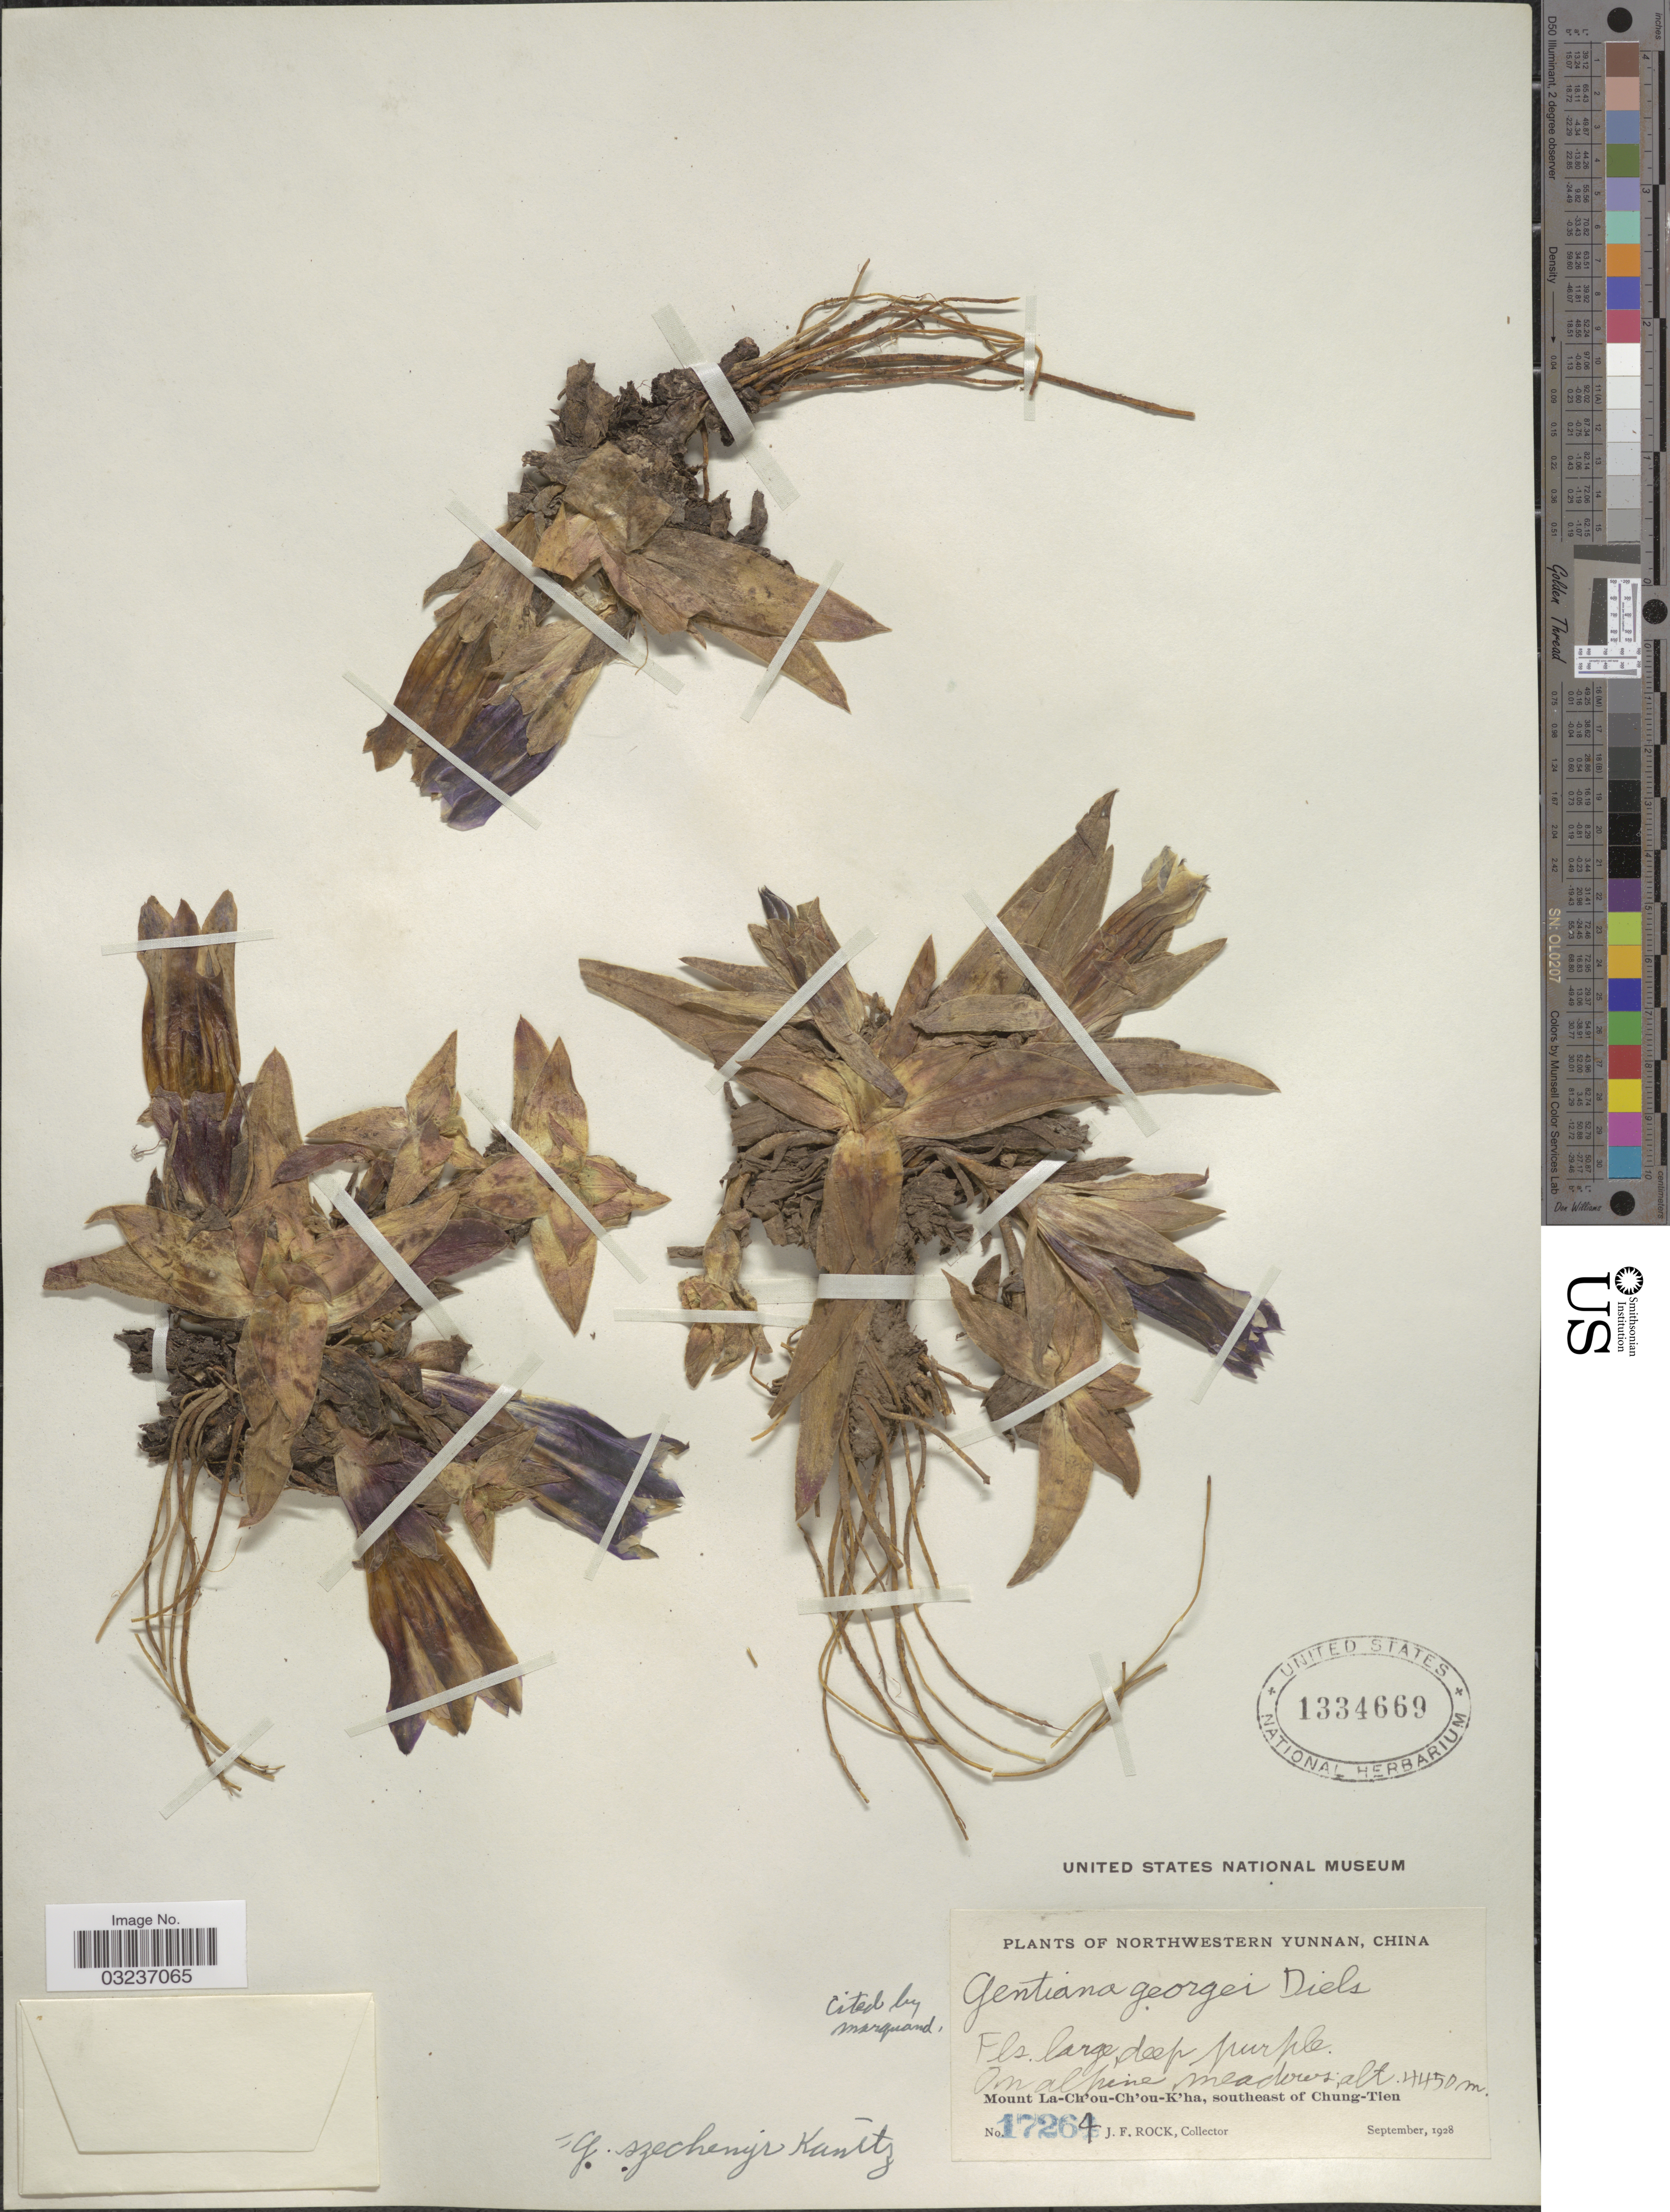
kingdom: Plantae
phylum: Tracheophyta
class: Magnoliopsida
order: Gentianales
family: Gentianaceae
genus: Gentiana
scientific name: Gentiana szechenyii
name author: Kanitz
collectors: J. Rock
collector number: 17264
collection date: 1928-09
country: China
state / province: Yunnan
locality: Northwestern Yunnan, China, Mount La-Ch'ou-Ch'ou-K'ha, southeast of Chung-Tien.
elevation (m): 4450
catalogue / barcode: US 1334669